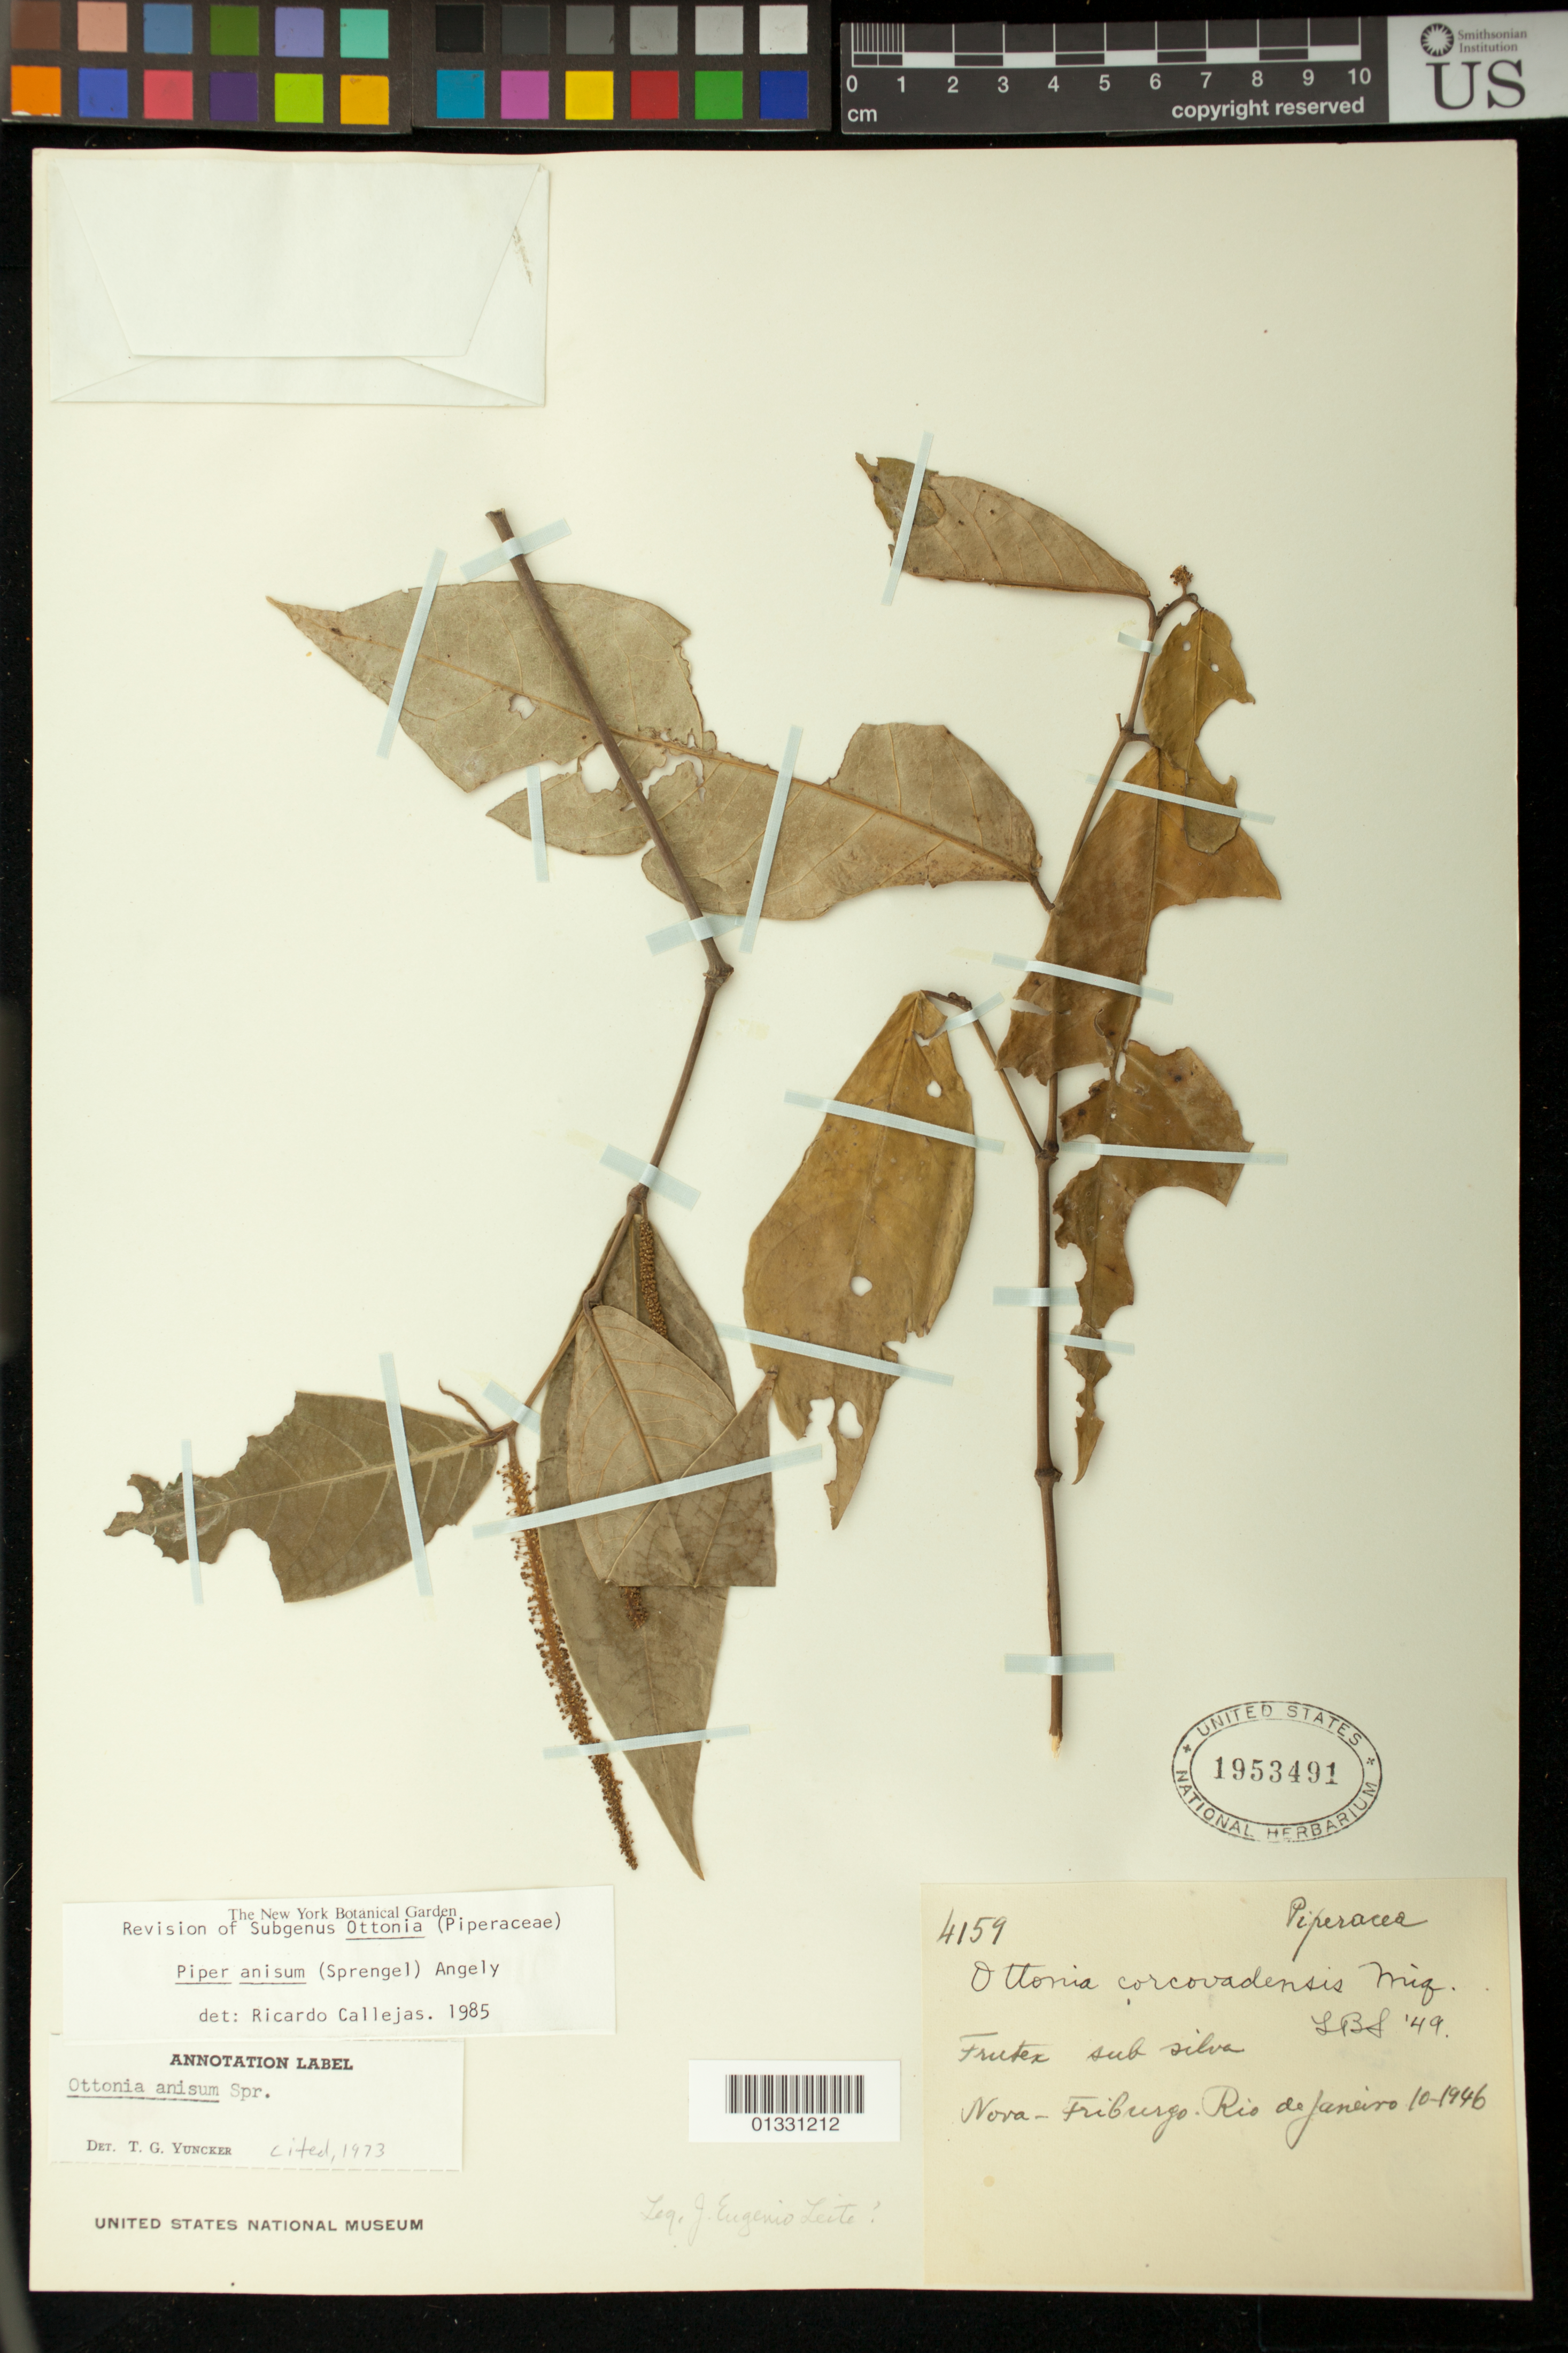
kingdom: Plantae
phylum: Tracheophyta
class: Magnoliopsida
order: Piperales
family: Piperaceae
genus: Piper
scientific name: Piper anisum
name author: (Spreng.) Angely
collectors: S.C.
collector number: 4159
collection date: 1946-10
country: Brazil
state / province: Rio de Janeiro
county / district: Nova Friburgo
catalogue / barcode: US 1953491